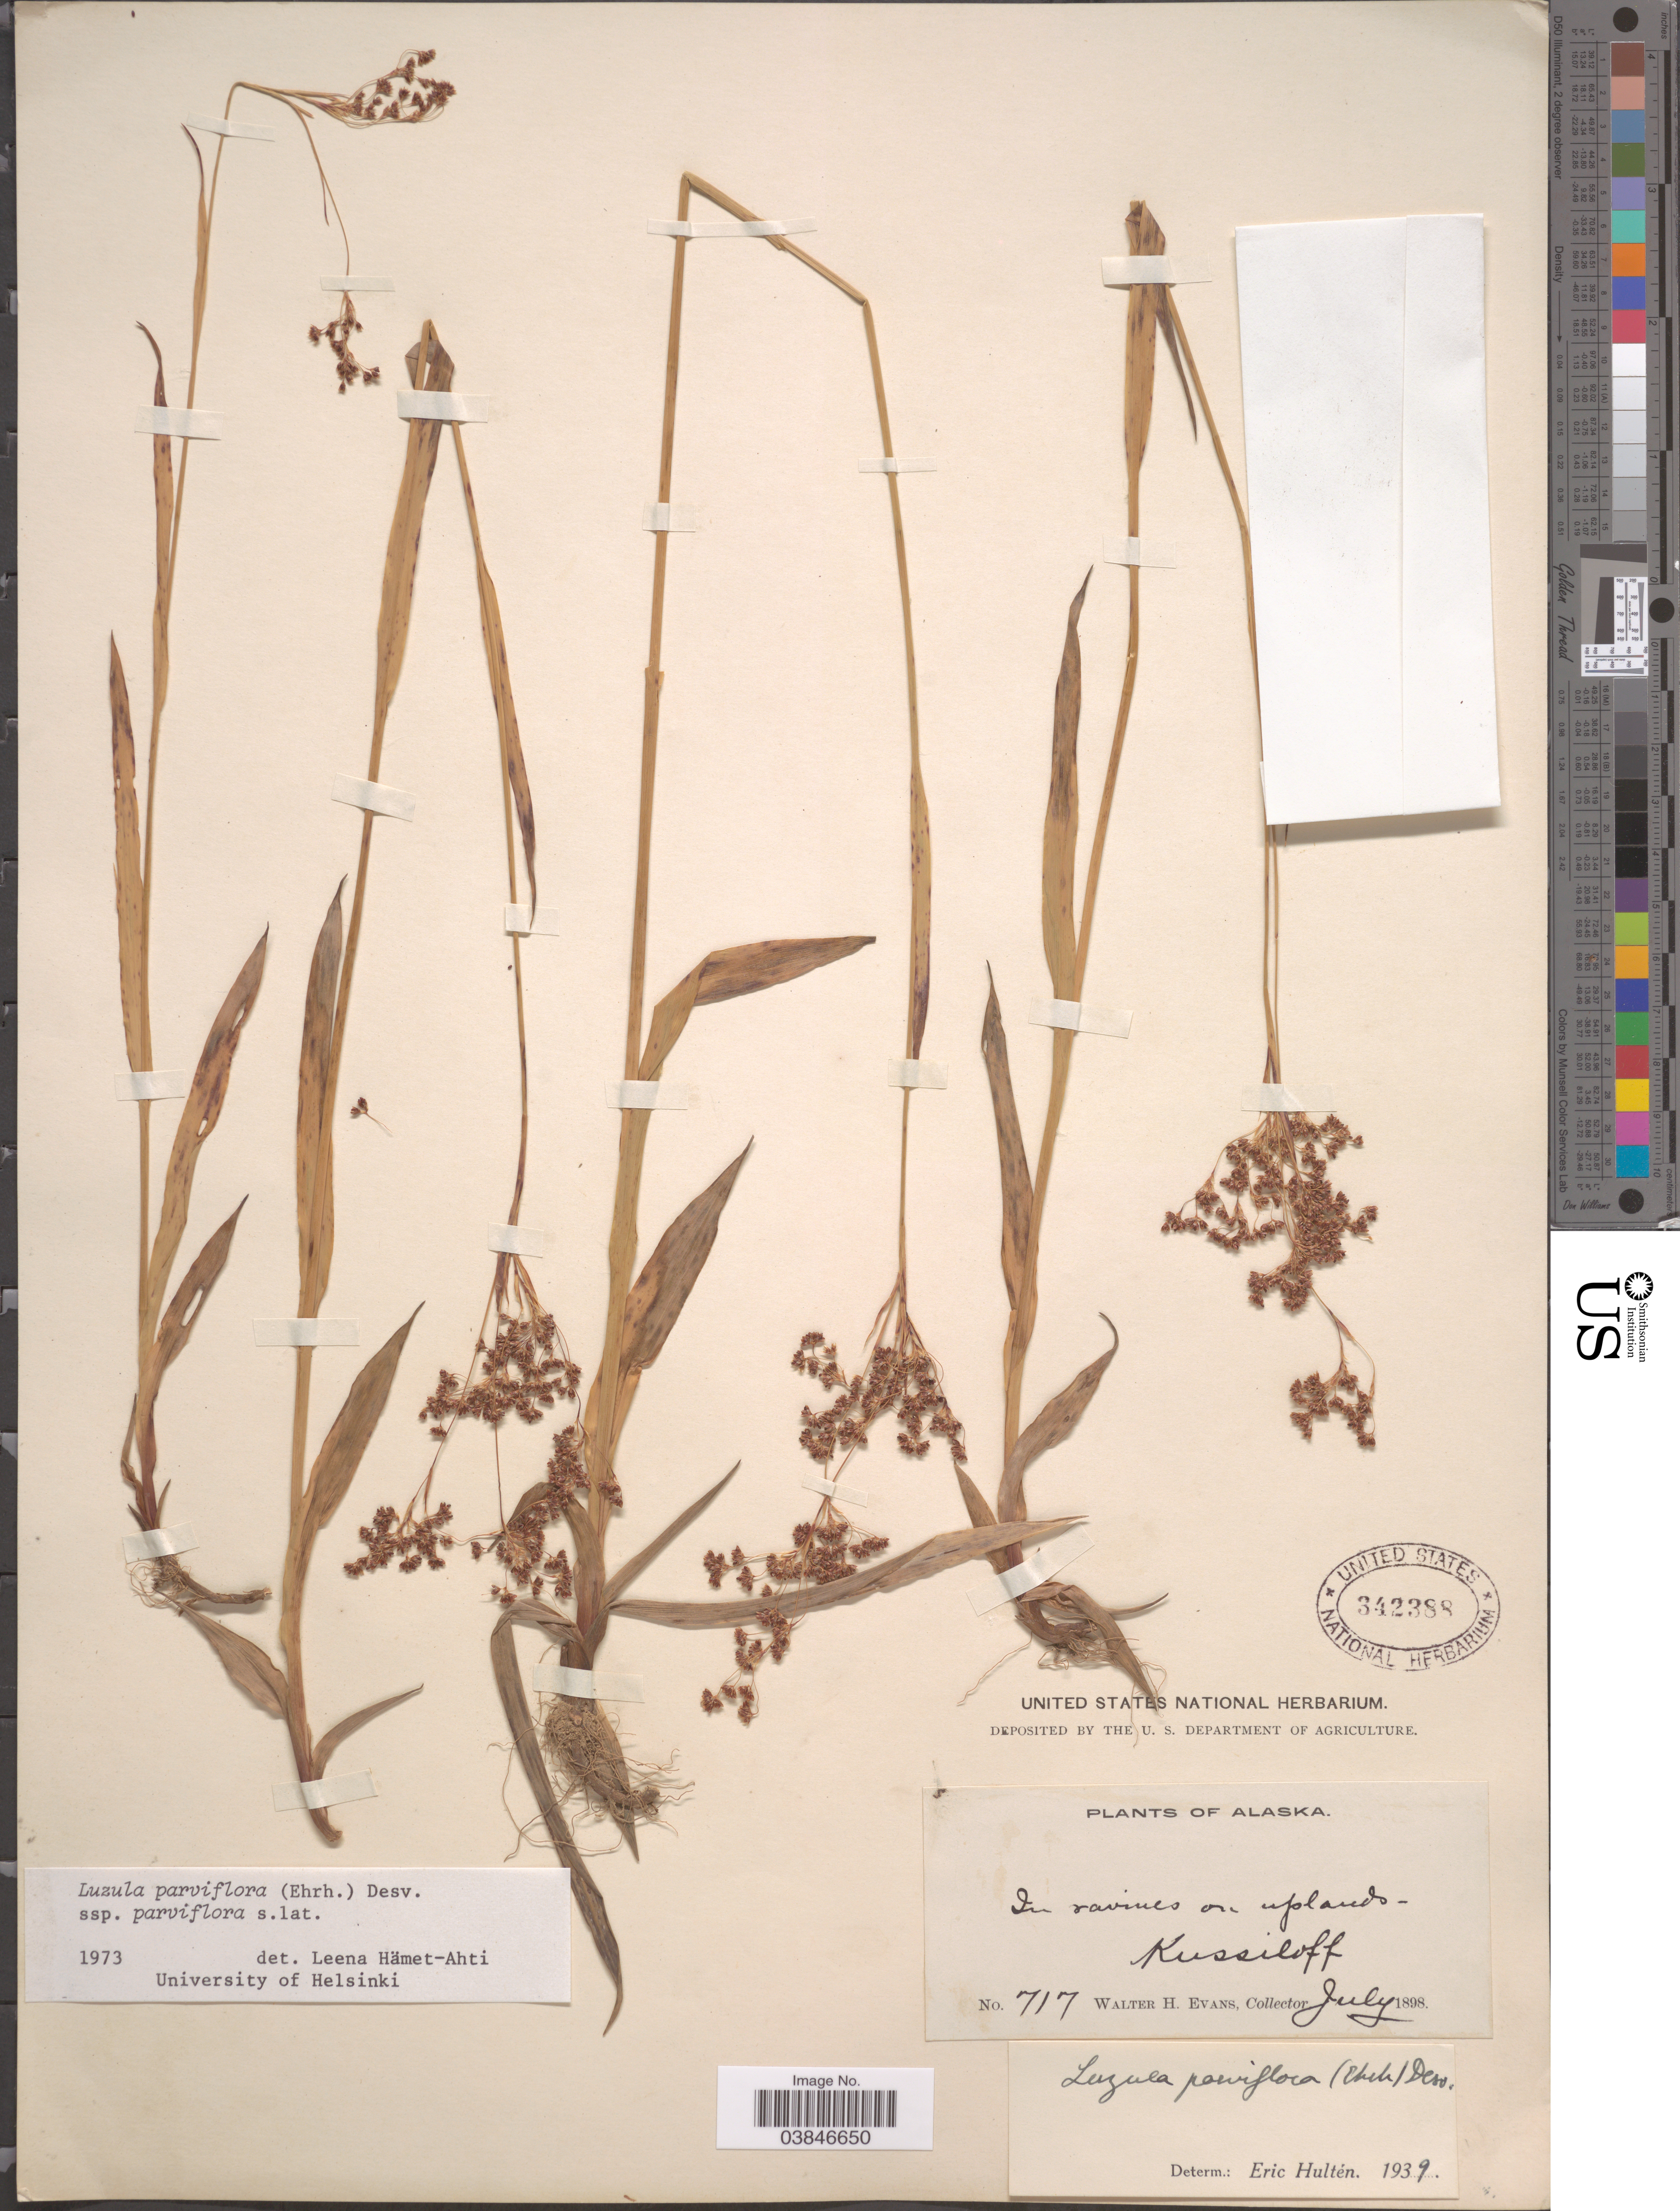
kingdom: Plantae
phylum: Tracheophyta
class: Liliopsida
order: Poales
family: Juncaceae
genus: Luzula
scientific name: Luzula parviflora subsp. parviflora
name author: (Ehrh.) Desv.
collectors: W. H. Evans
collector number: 717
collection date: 1898-07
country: United States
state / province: Alaska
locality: Kussiloff.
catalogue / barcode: US 342388